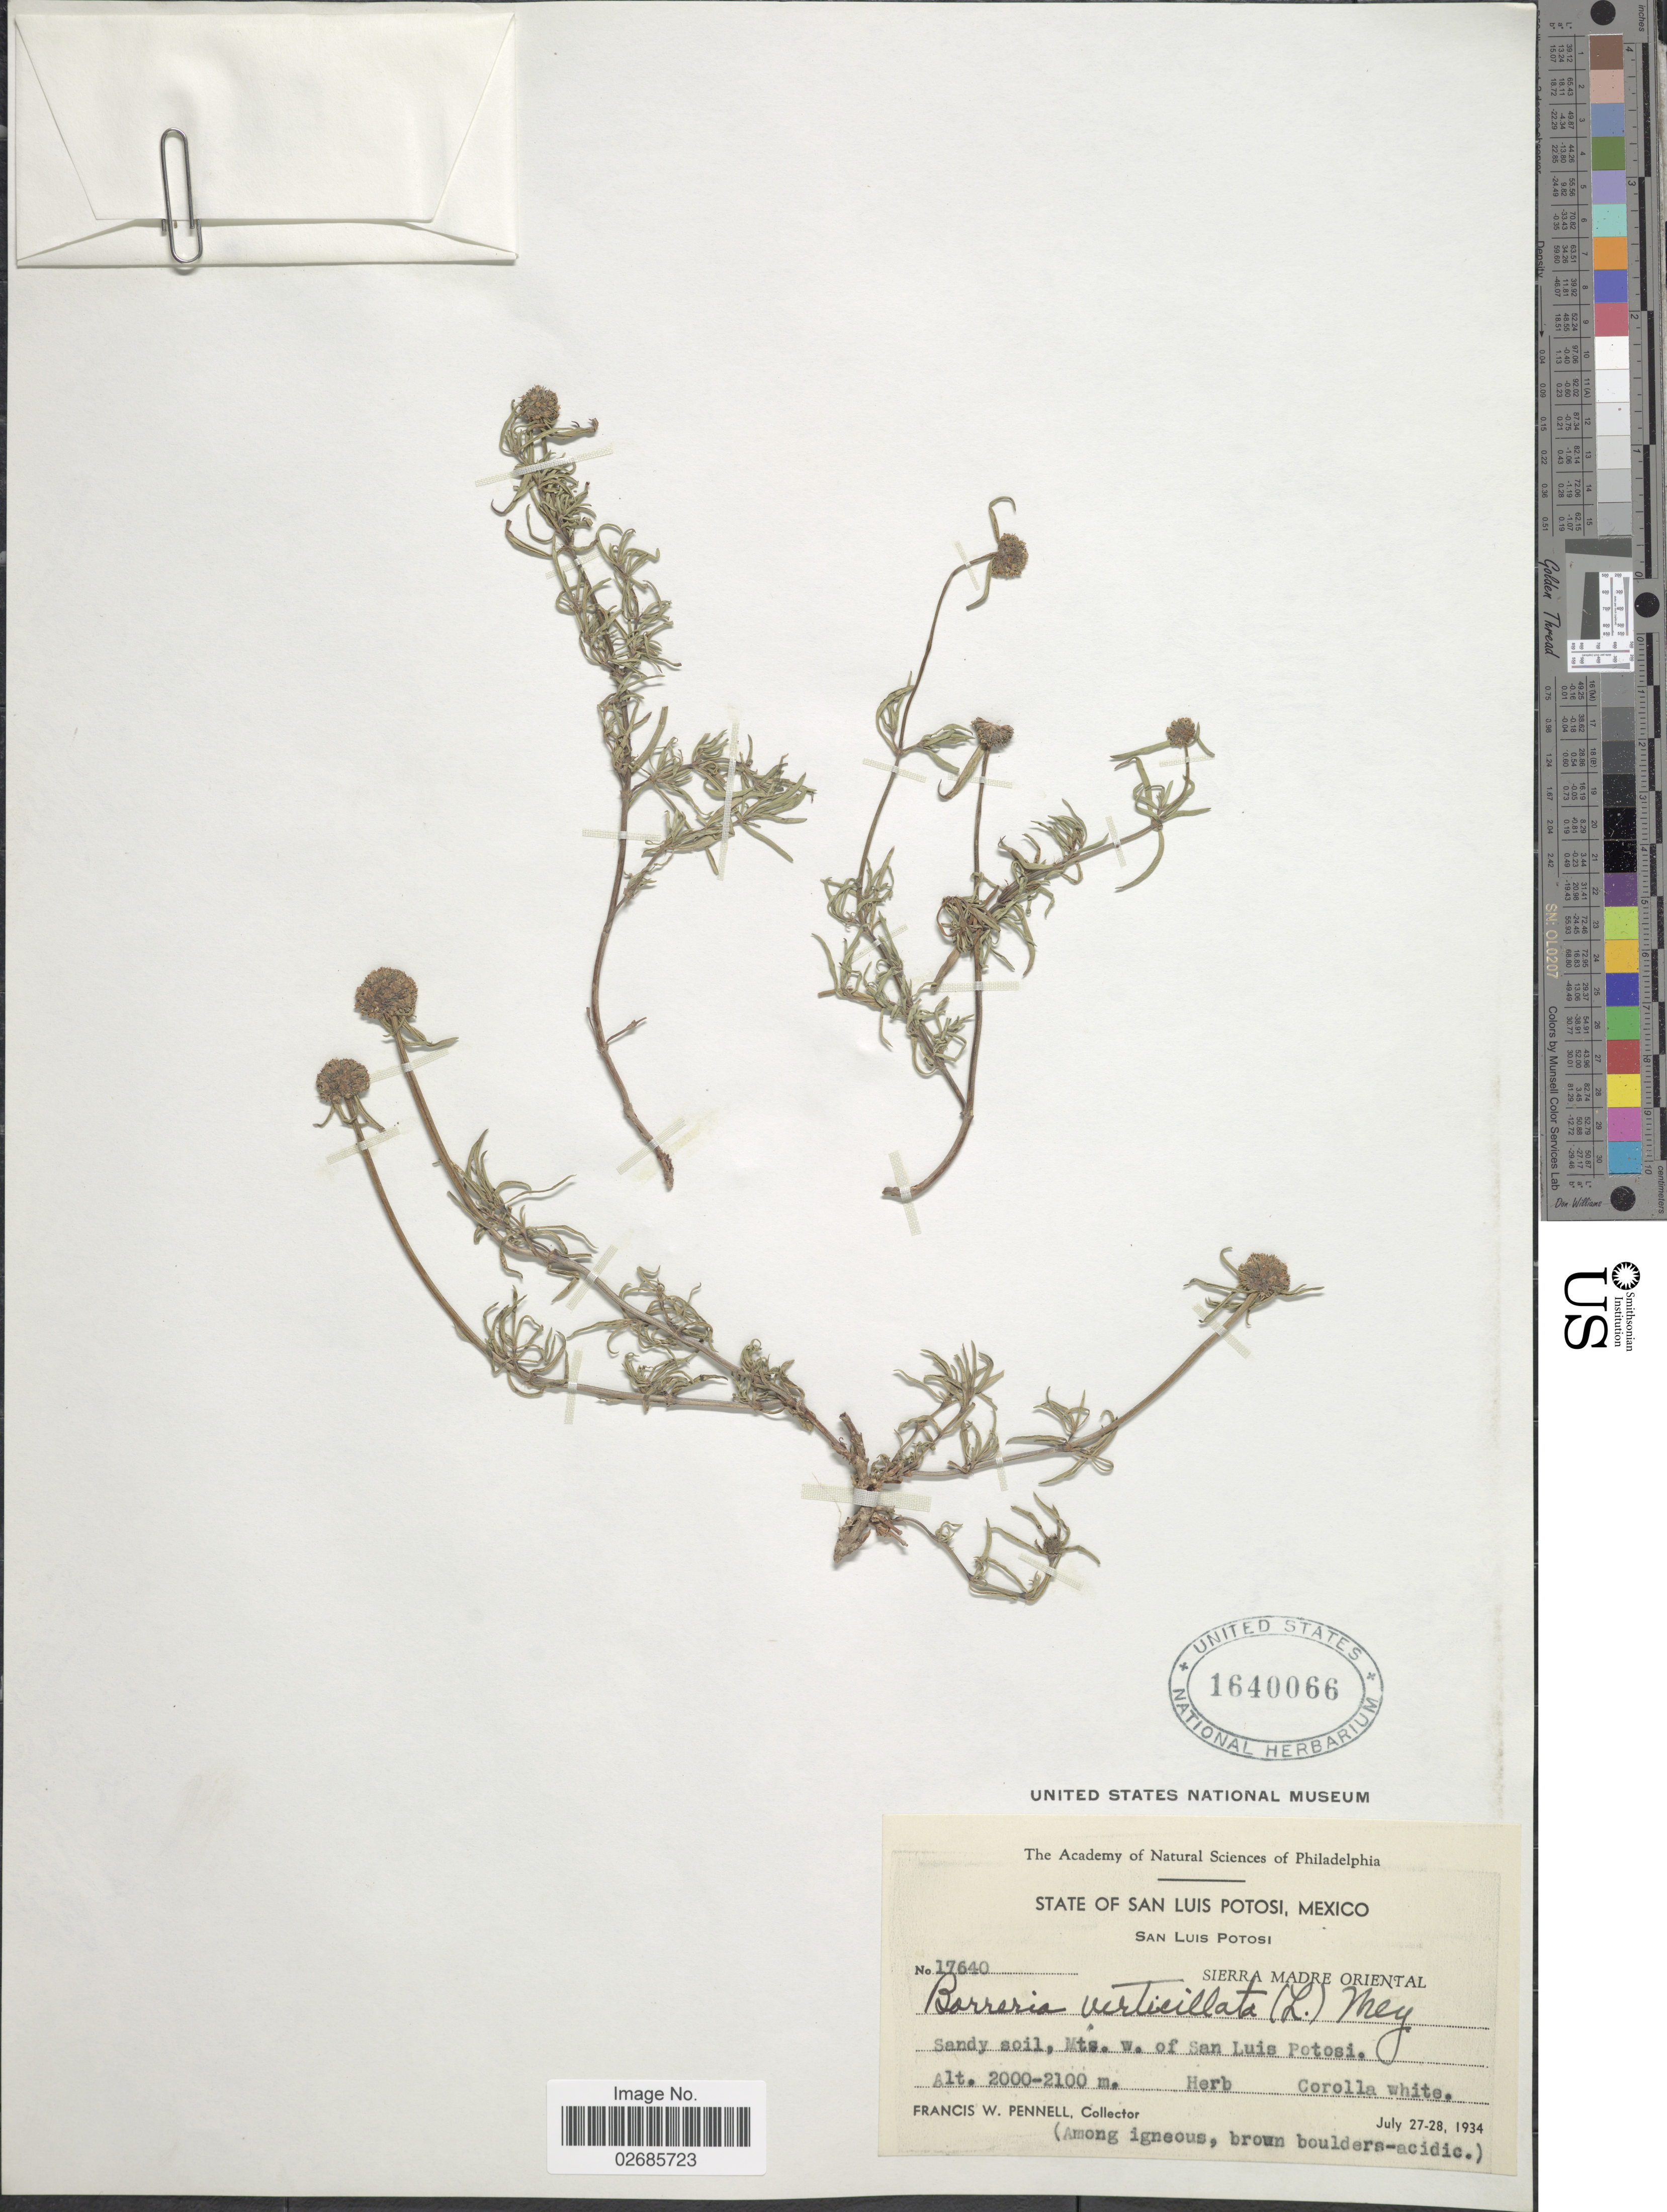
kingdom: Plantae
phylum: Tracheophyta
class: Magnoliopsida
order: Gentianales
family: Rubiaceae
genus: Borreria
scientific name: Borreria verticillata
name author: (L.) G. Mey.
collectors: F. W. Pennell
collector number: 17640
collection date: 1934-07-27/1934-07-28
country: Mexico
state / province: San Luis Potosí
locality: San Luis Potosi, Sierra Madre Oriental, Sandy soil, Mts. w. of San Luis Potosi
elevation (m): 2000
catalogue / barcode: US 1640066